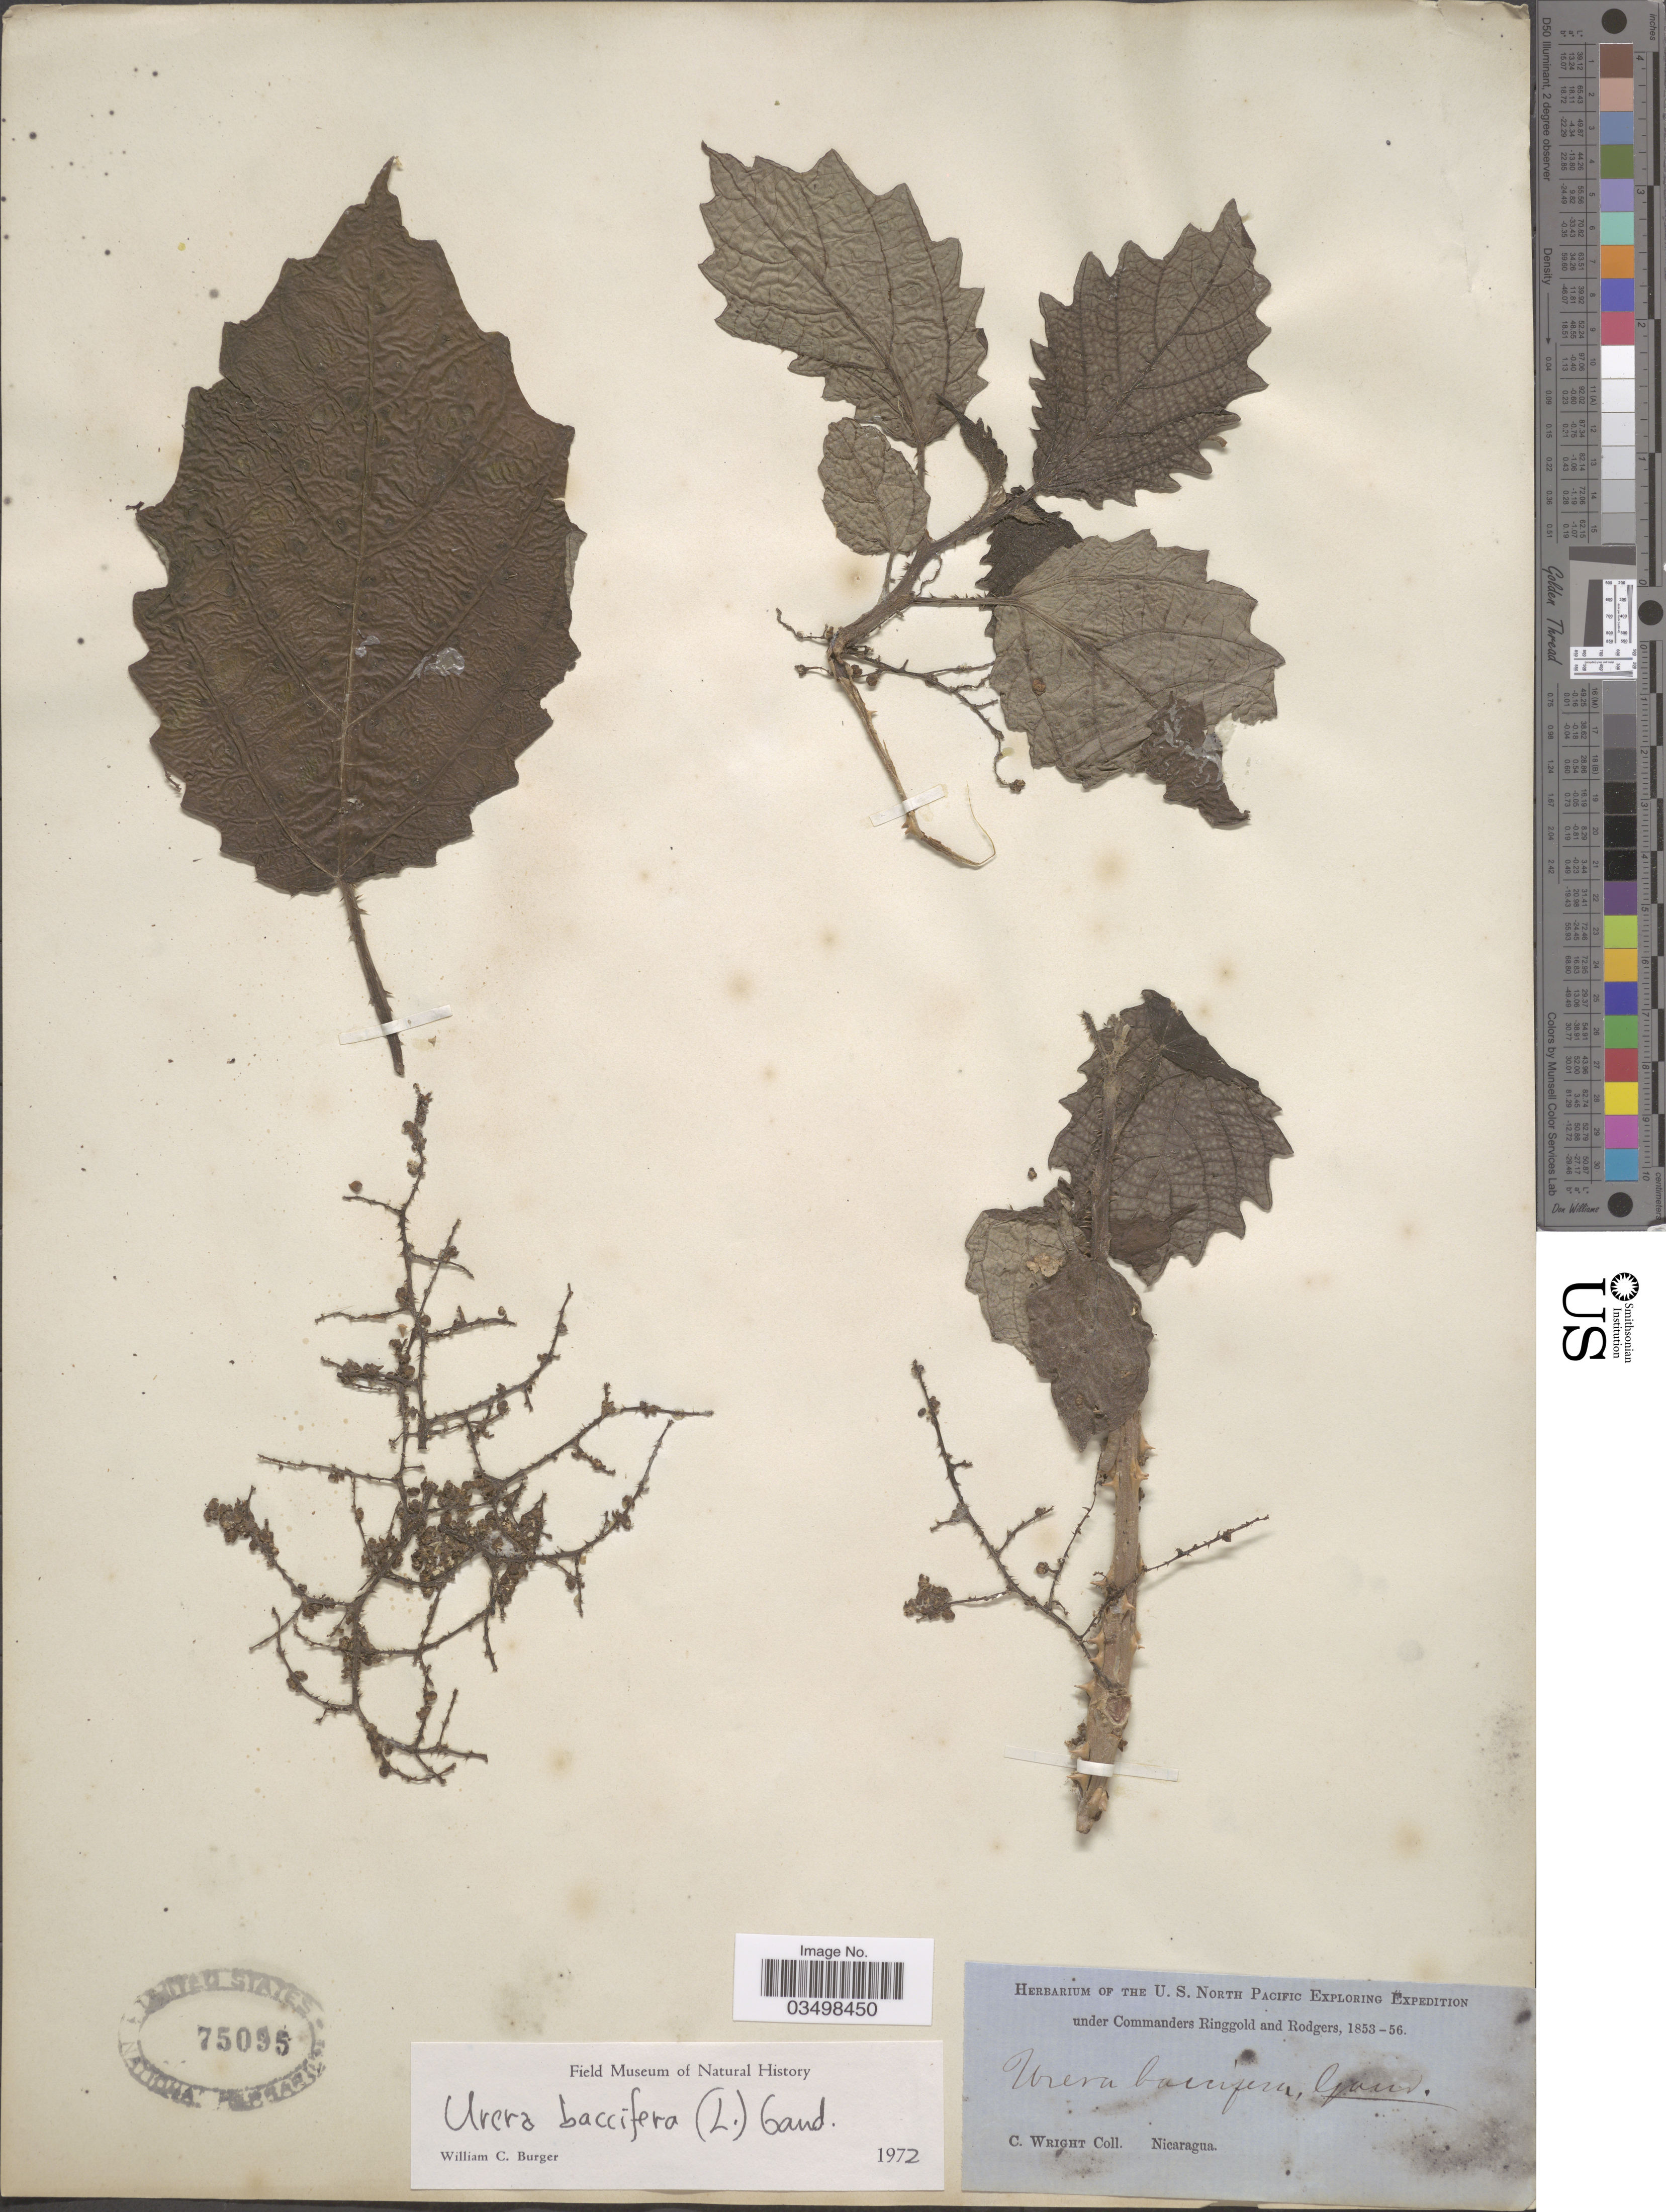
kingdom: Plantae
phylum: Tracheophyta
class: Magnoliopsida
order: Rosales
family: Urticaceae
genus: Urera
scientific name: Urera baccifera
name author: (L.) Gaudich. ex Wedd.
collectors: C. Wright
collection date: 1853/1856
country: Nicaragua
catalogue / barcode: US 75035